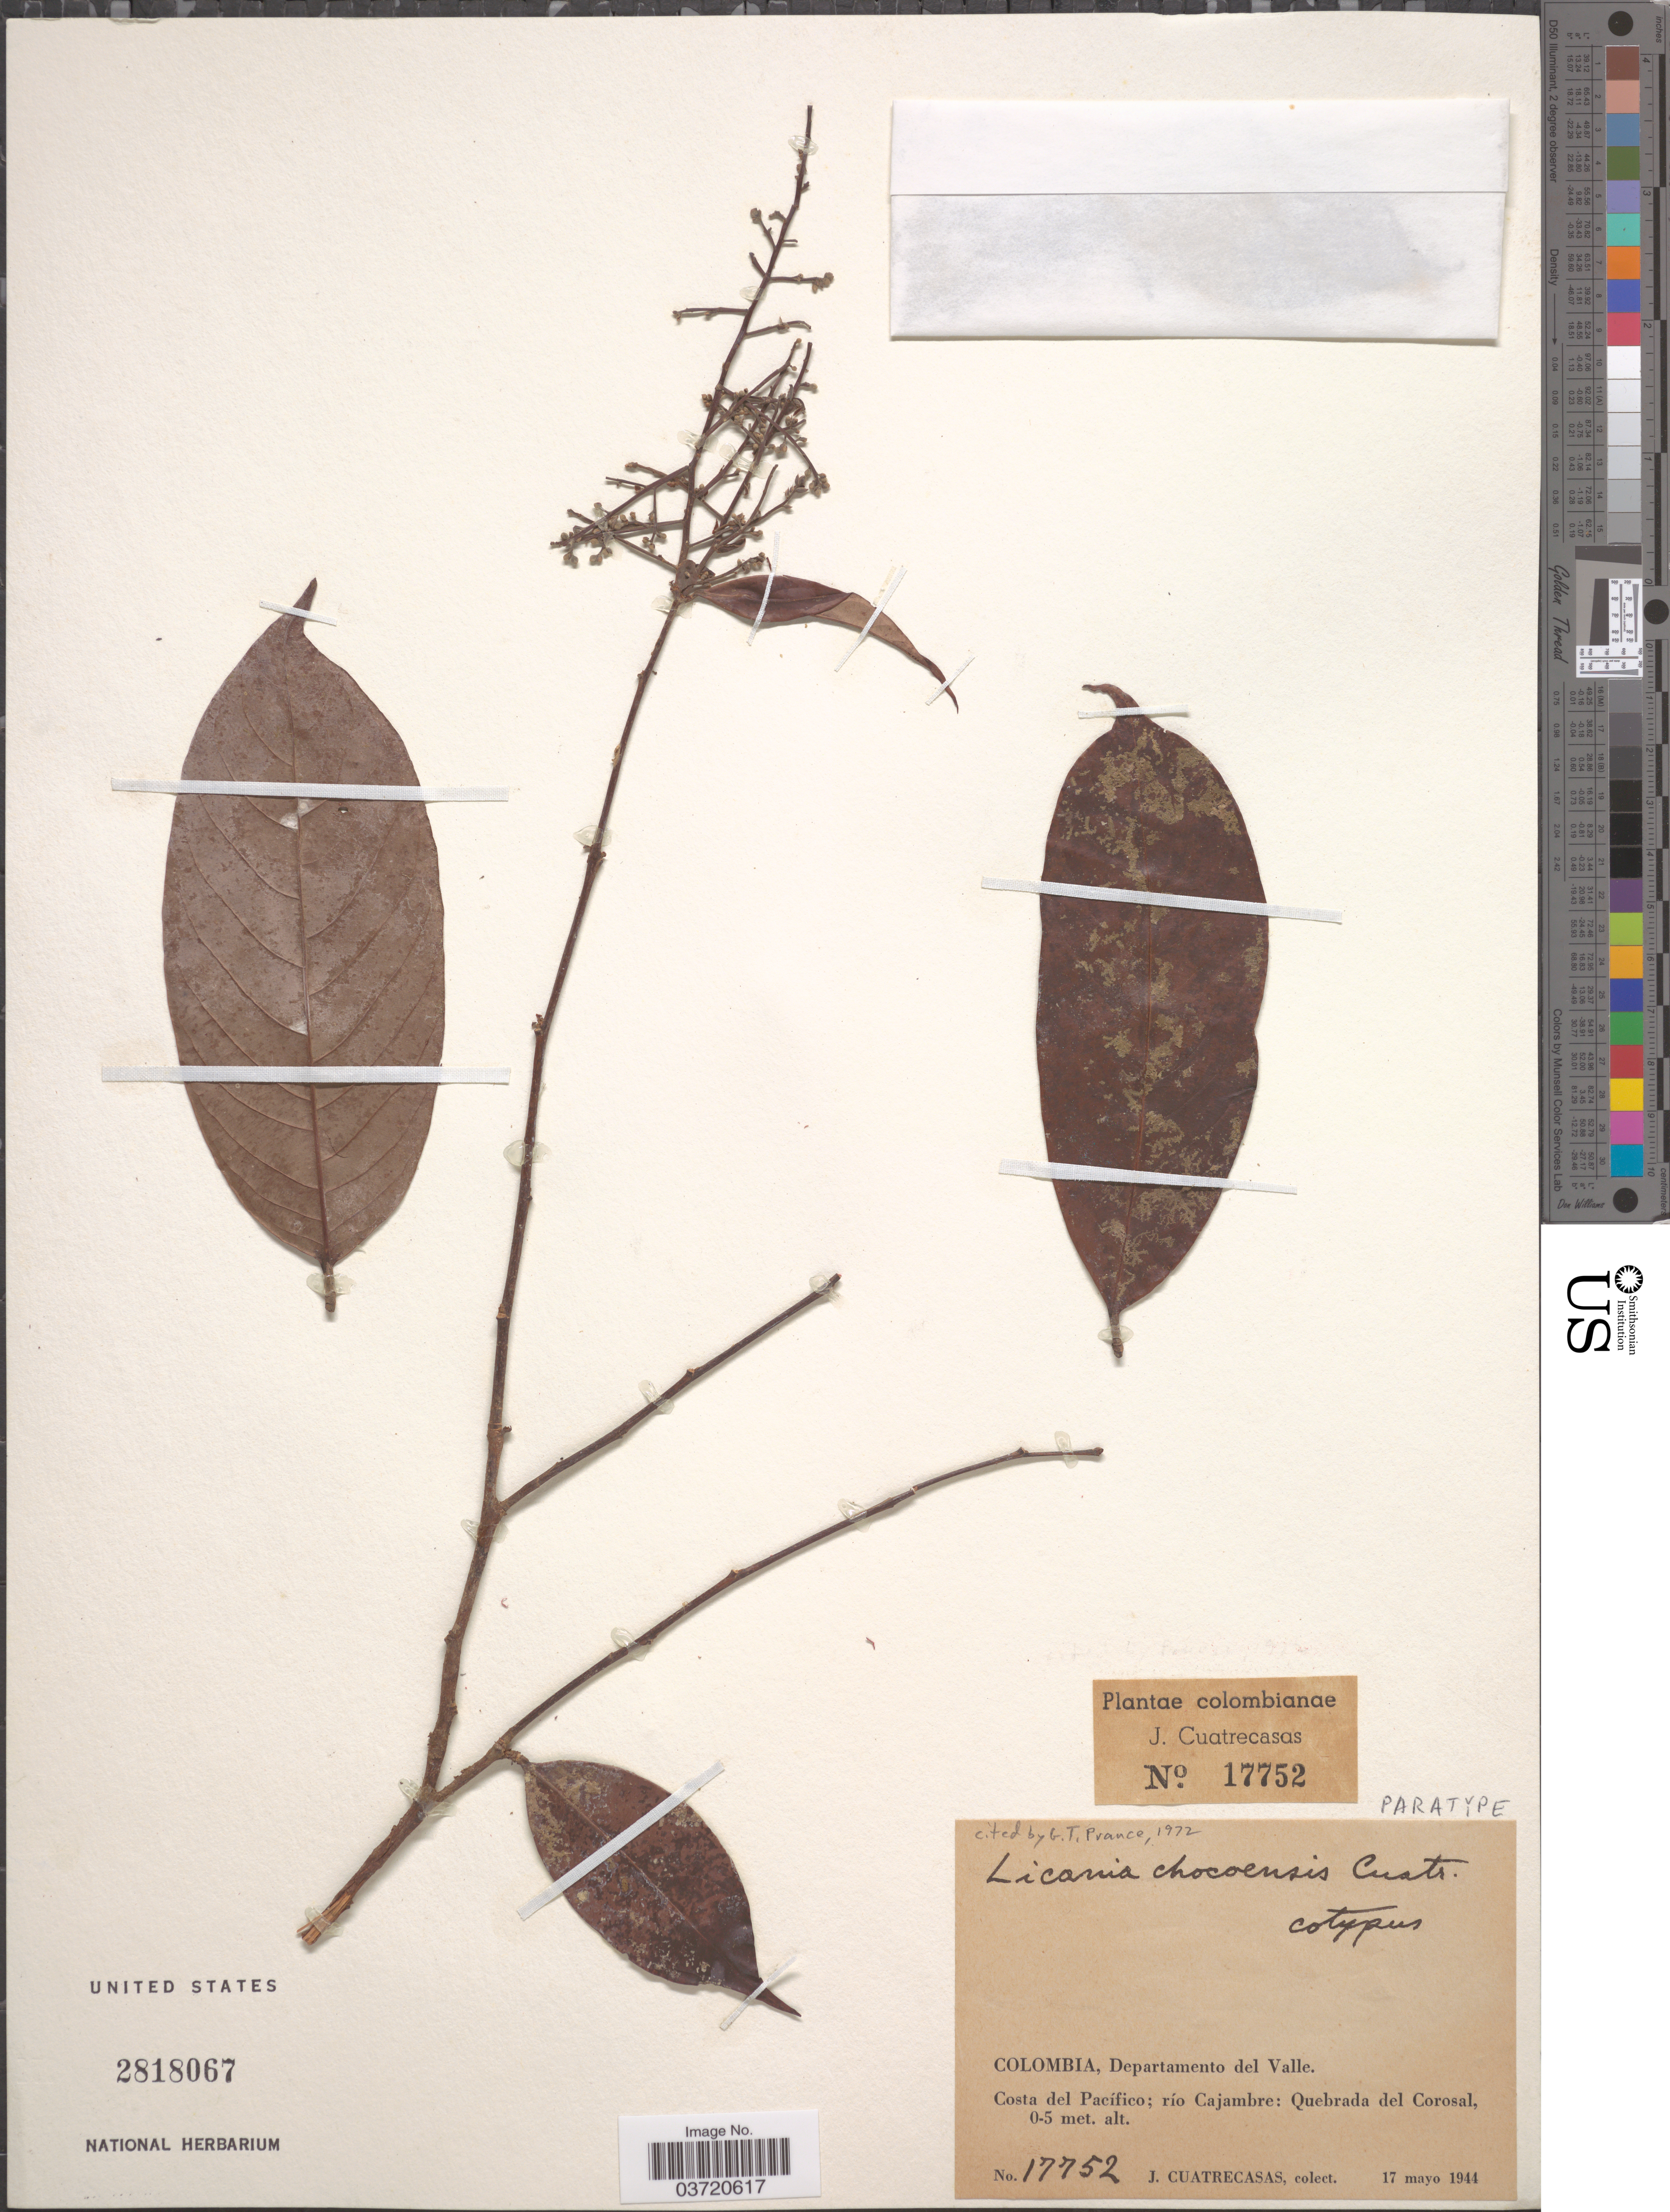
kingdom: Plantae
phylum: Tracheophyta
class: Magnoliopsida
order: Malpighiales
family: Chrysobalanaceae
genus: Moquilea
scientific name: Moquilea chocoensis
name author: (Cuatrec.) Sothers & Prance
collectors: J. Cuatrecasas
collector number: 17752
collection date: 1944-05-17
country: Colombia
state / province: Valle del Cauca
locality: Departamento del Valle. Costa del Pacífico; río Cajambre: Quebrada del Corosal.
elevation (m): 0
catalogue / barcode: US 2818067